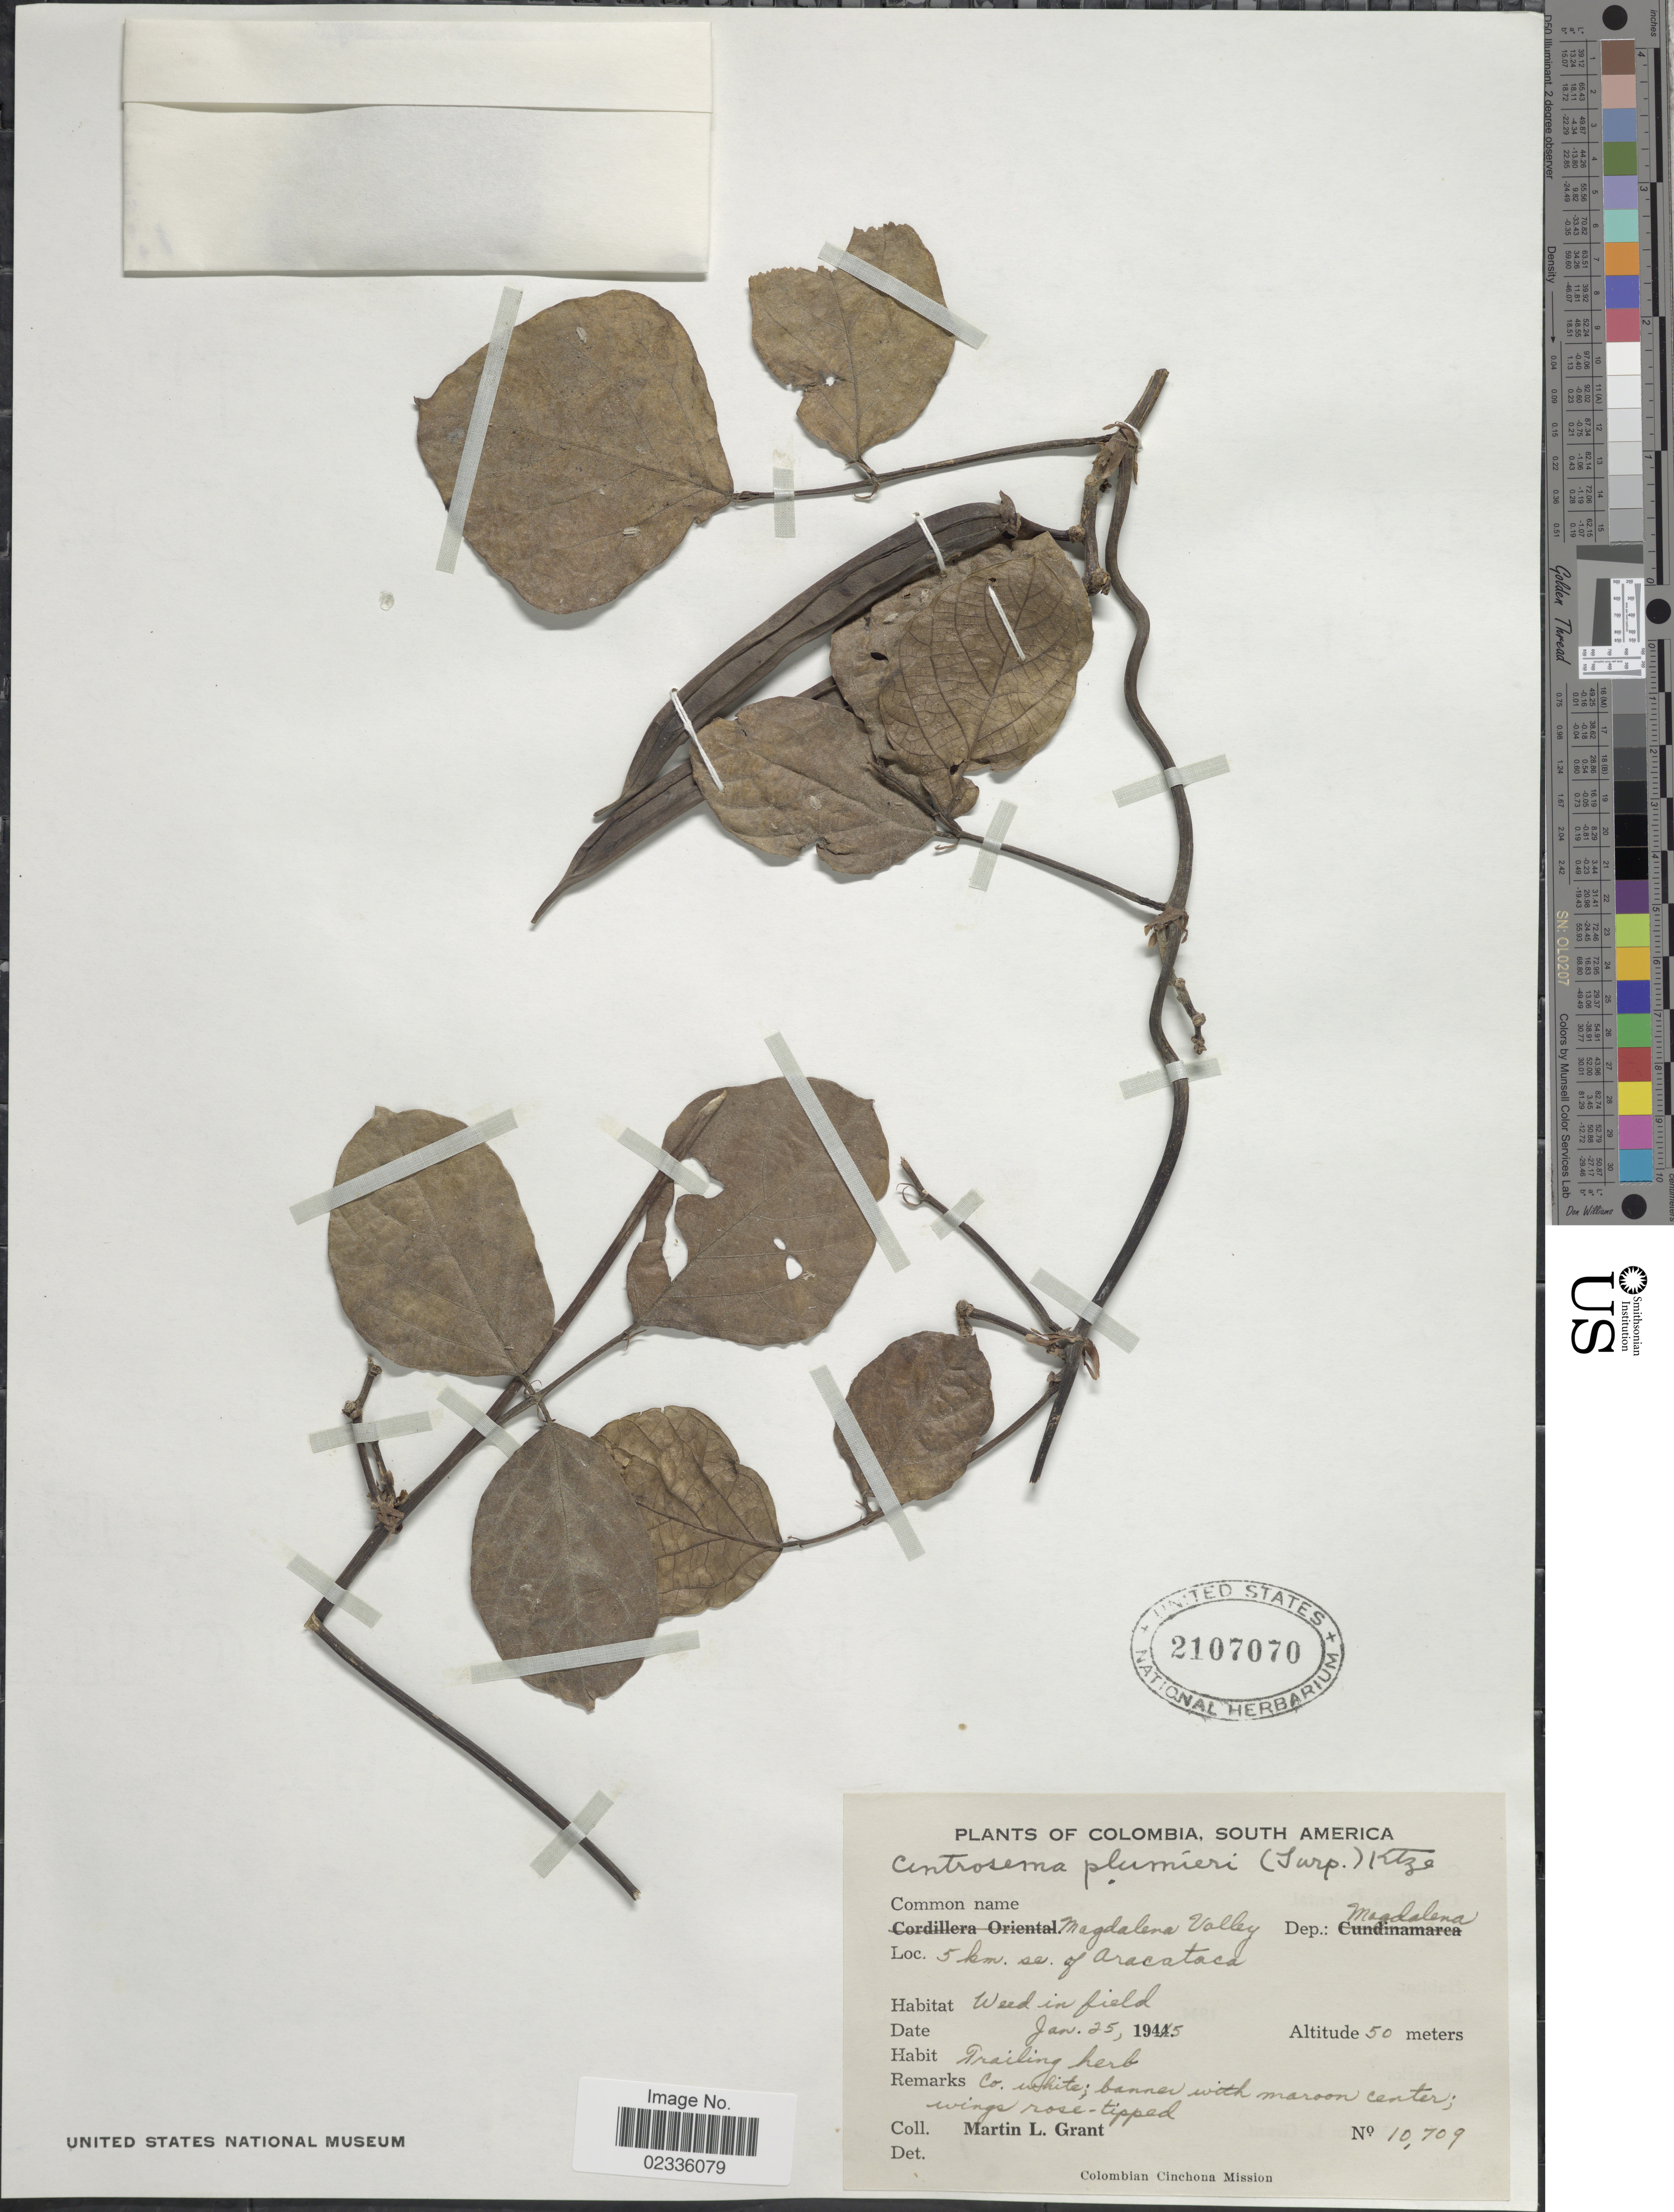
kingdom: Plantae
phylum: Tracheophyta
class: Magnoliopsida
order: Fabales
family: Fabaceae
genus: Centrosema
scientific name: Centrosema plumieri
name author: (Turpin ex Pers.) Benth.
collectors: M. L. Grant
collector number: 10709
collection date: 1945-01-25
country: Colombia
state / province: Magdalena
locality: Magdalena Valley, Dep. Magdalena 5 km.se of Aracataca.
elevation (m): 50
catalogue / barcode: US 2107070